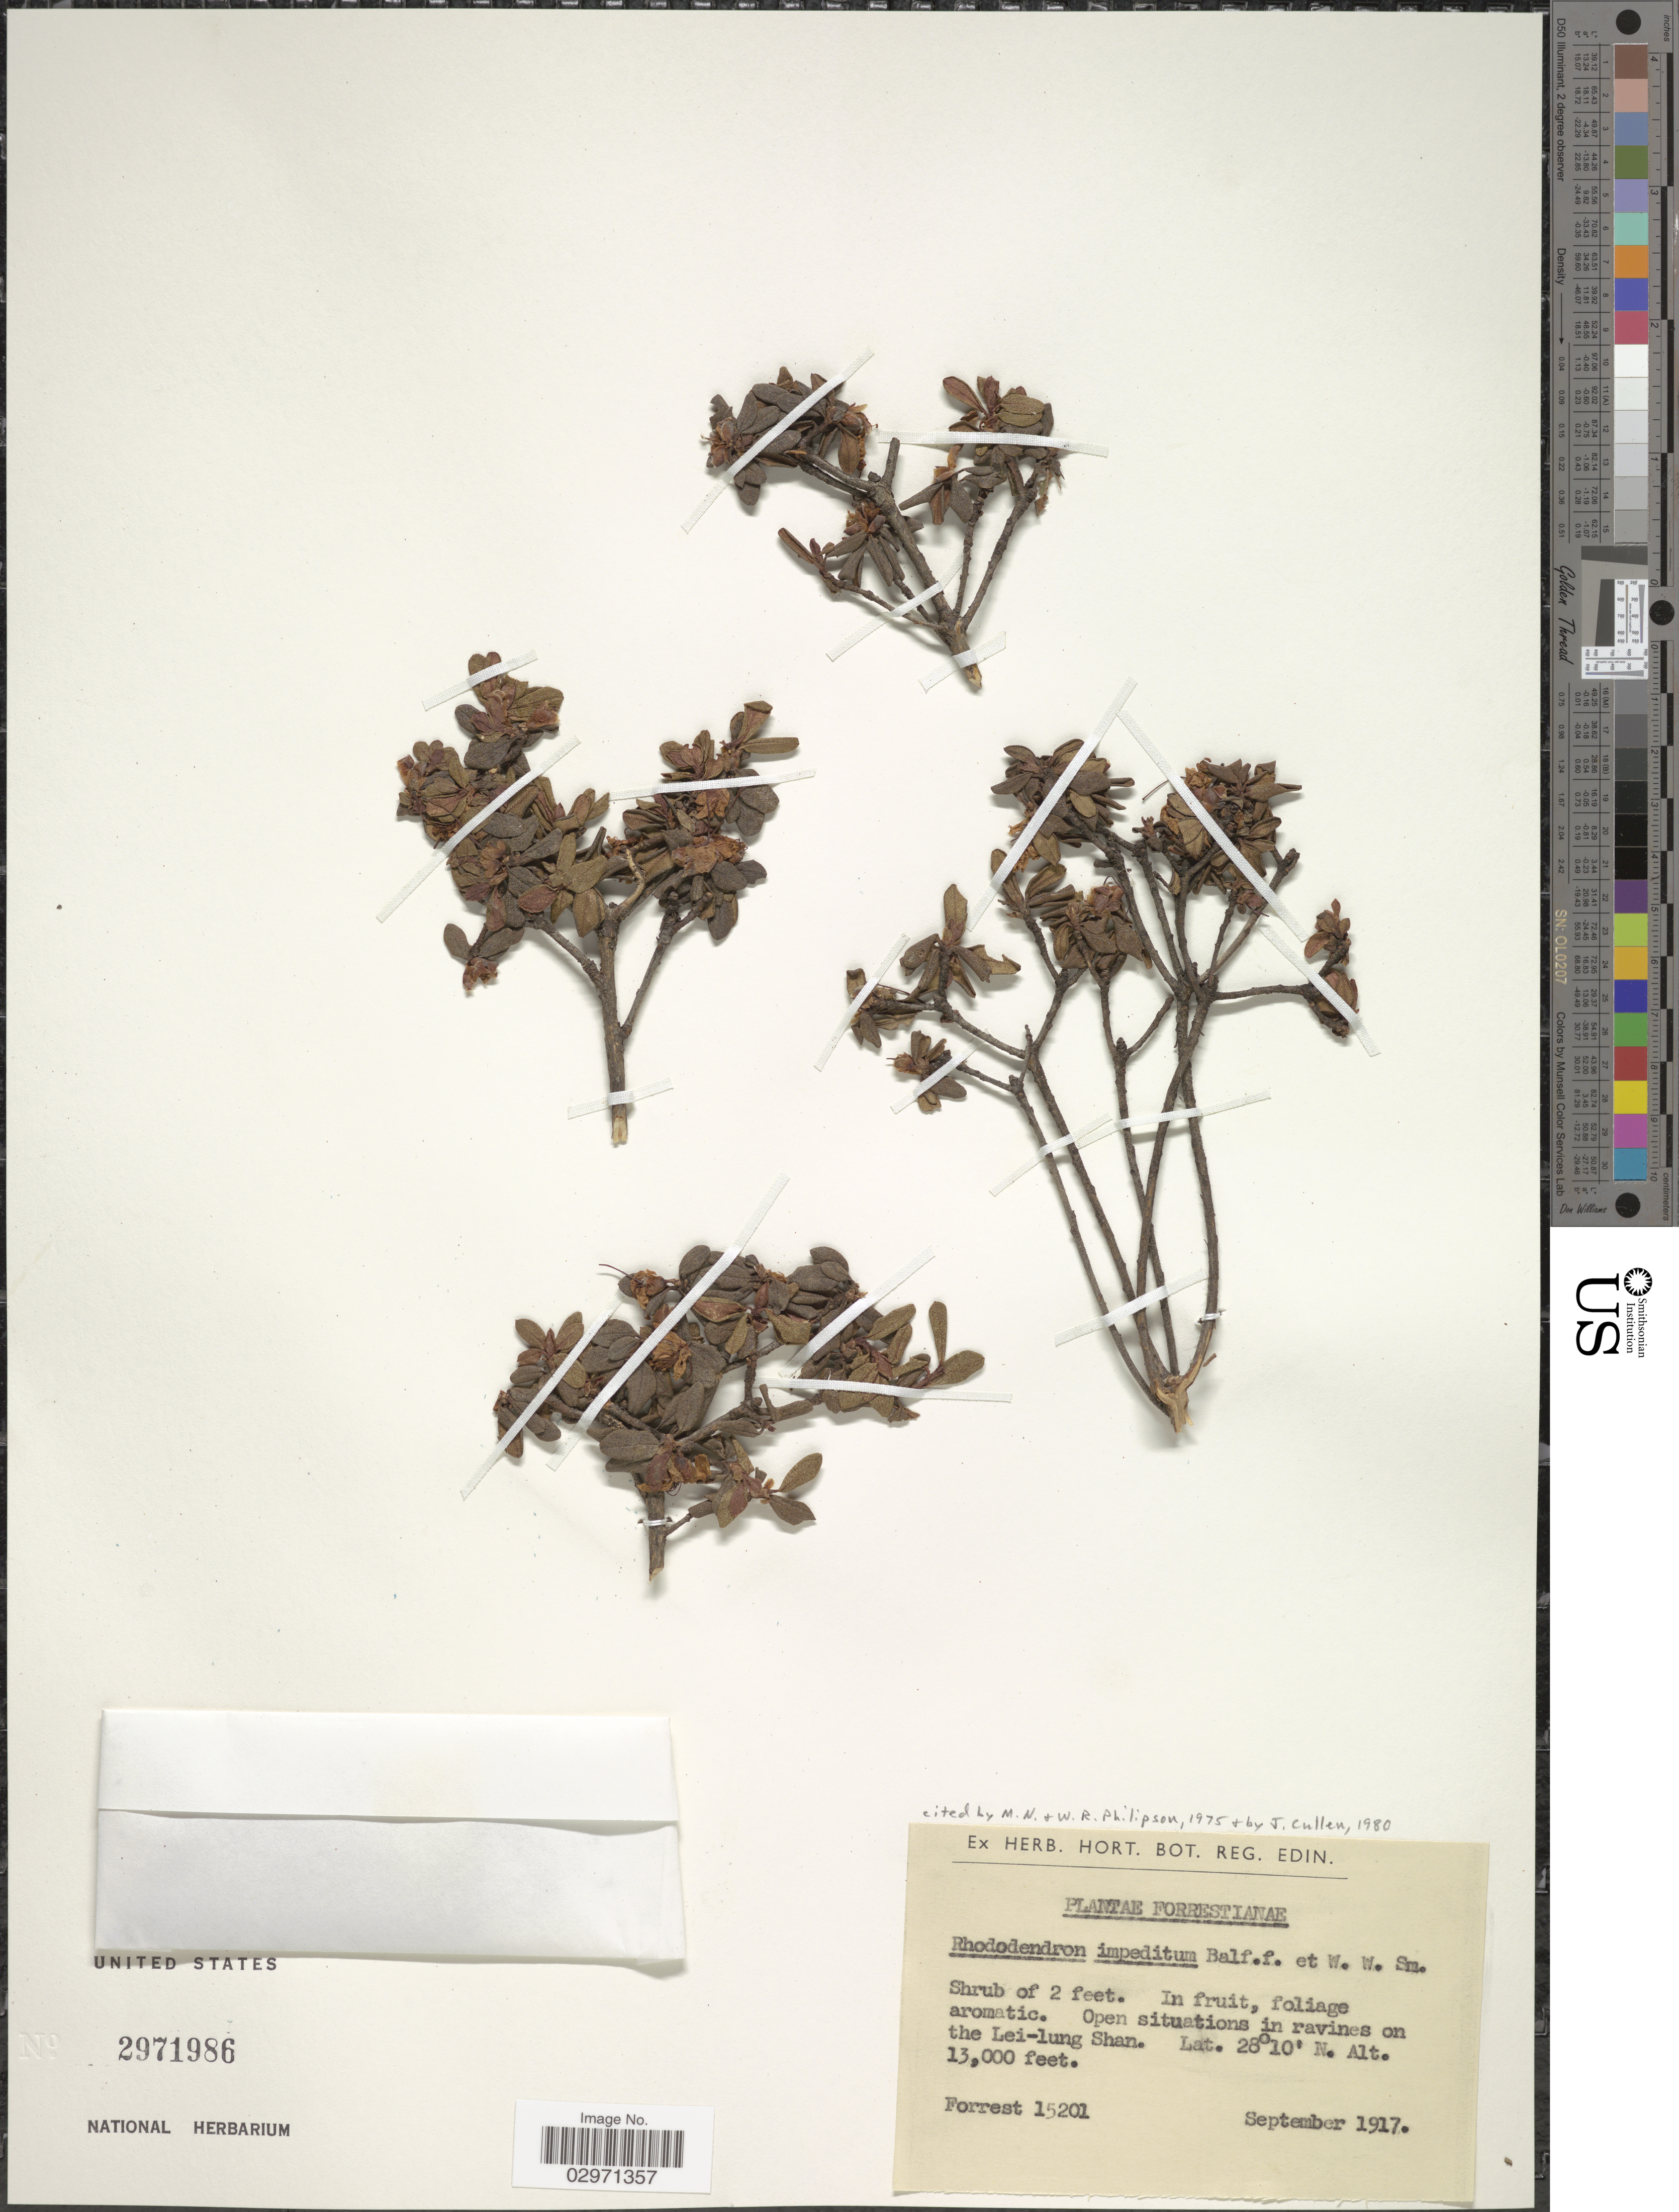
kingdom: Plantae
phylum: Tracheophyta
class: Magnoliopsida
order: Ericales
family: Ericaceae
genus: Rhododendron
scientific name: Rhododendron impeditum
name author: Balf. f. & W.W. Sm.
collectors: -. Forrest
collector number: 15201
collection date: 1917-09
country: China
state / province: Sichuan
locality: In ravines on the Lei-lung Shan.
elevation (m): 3962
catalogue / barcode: US 2971986